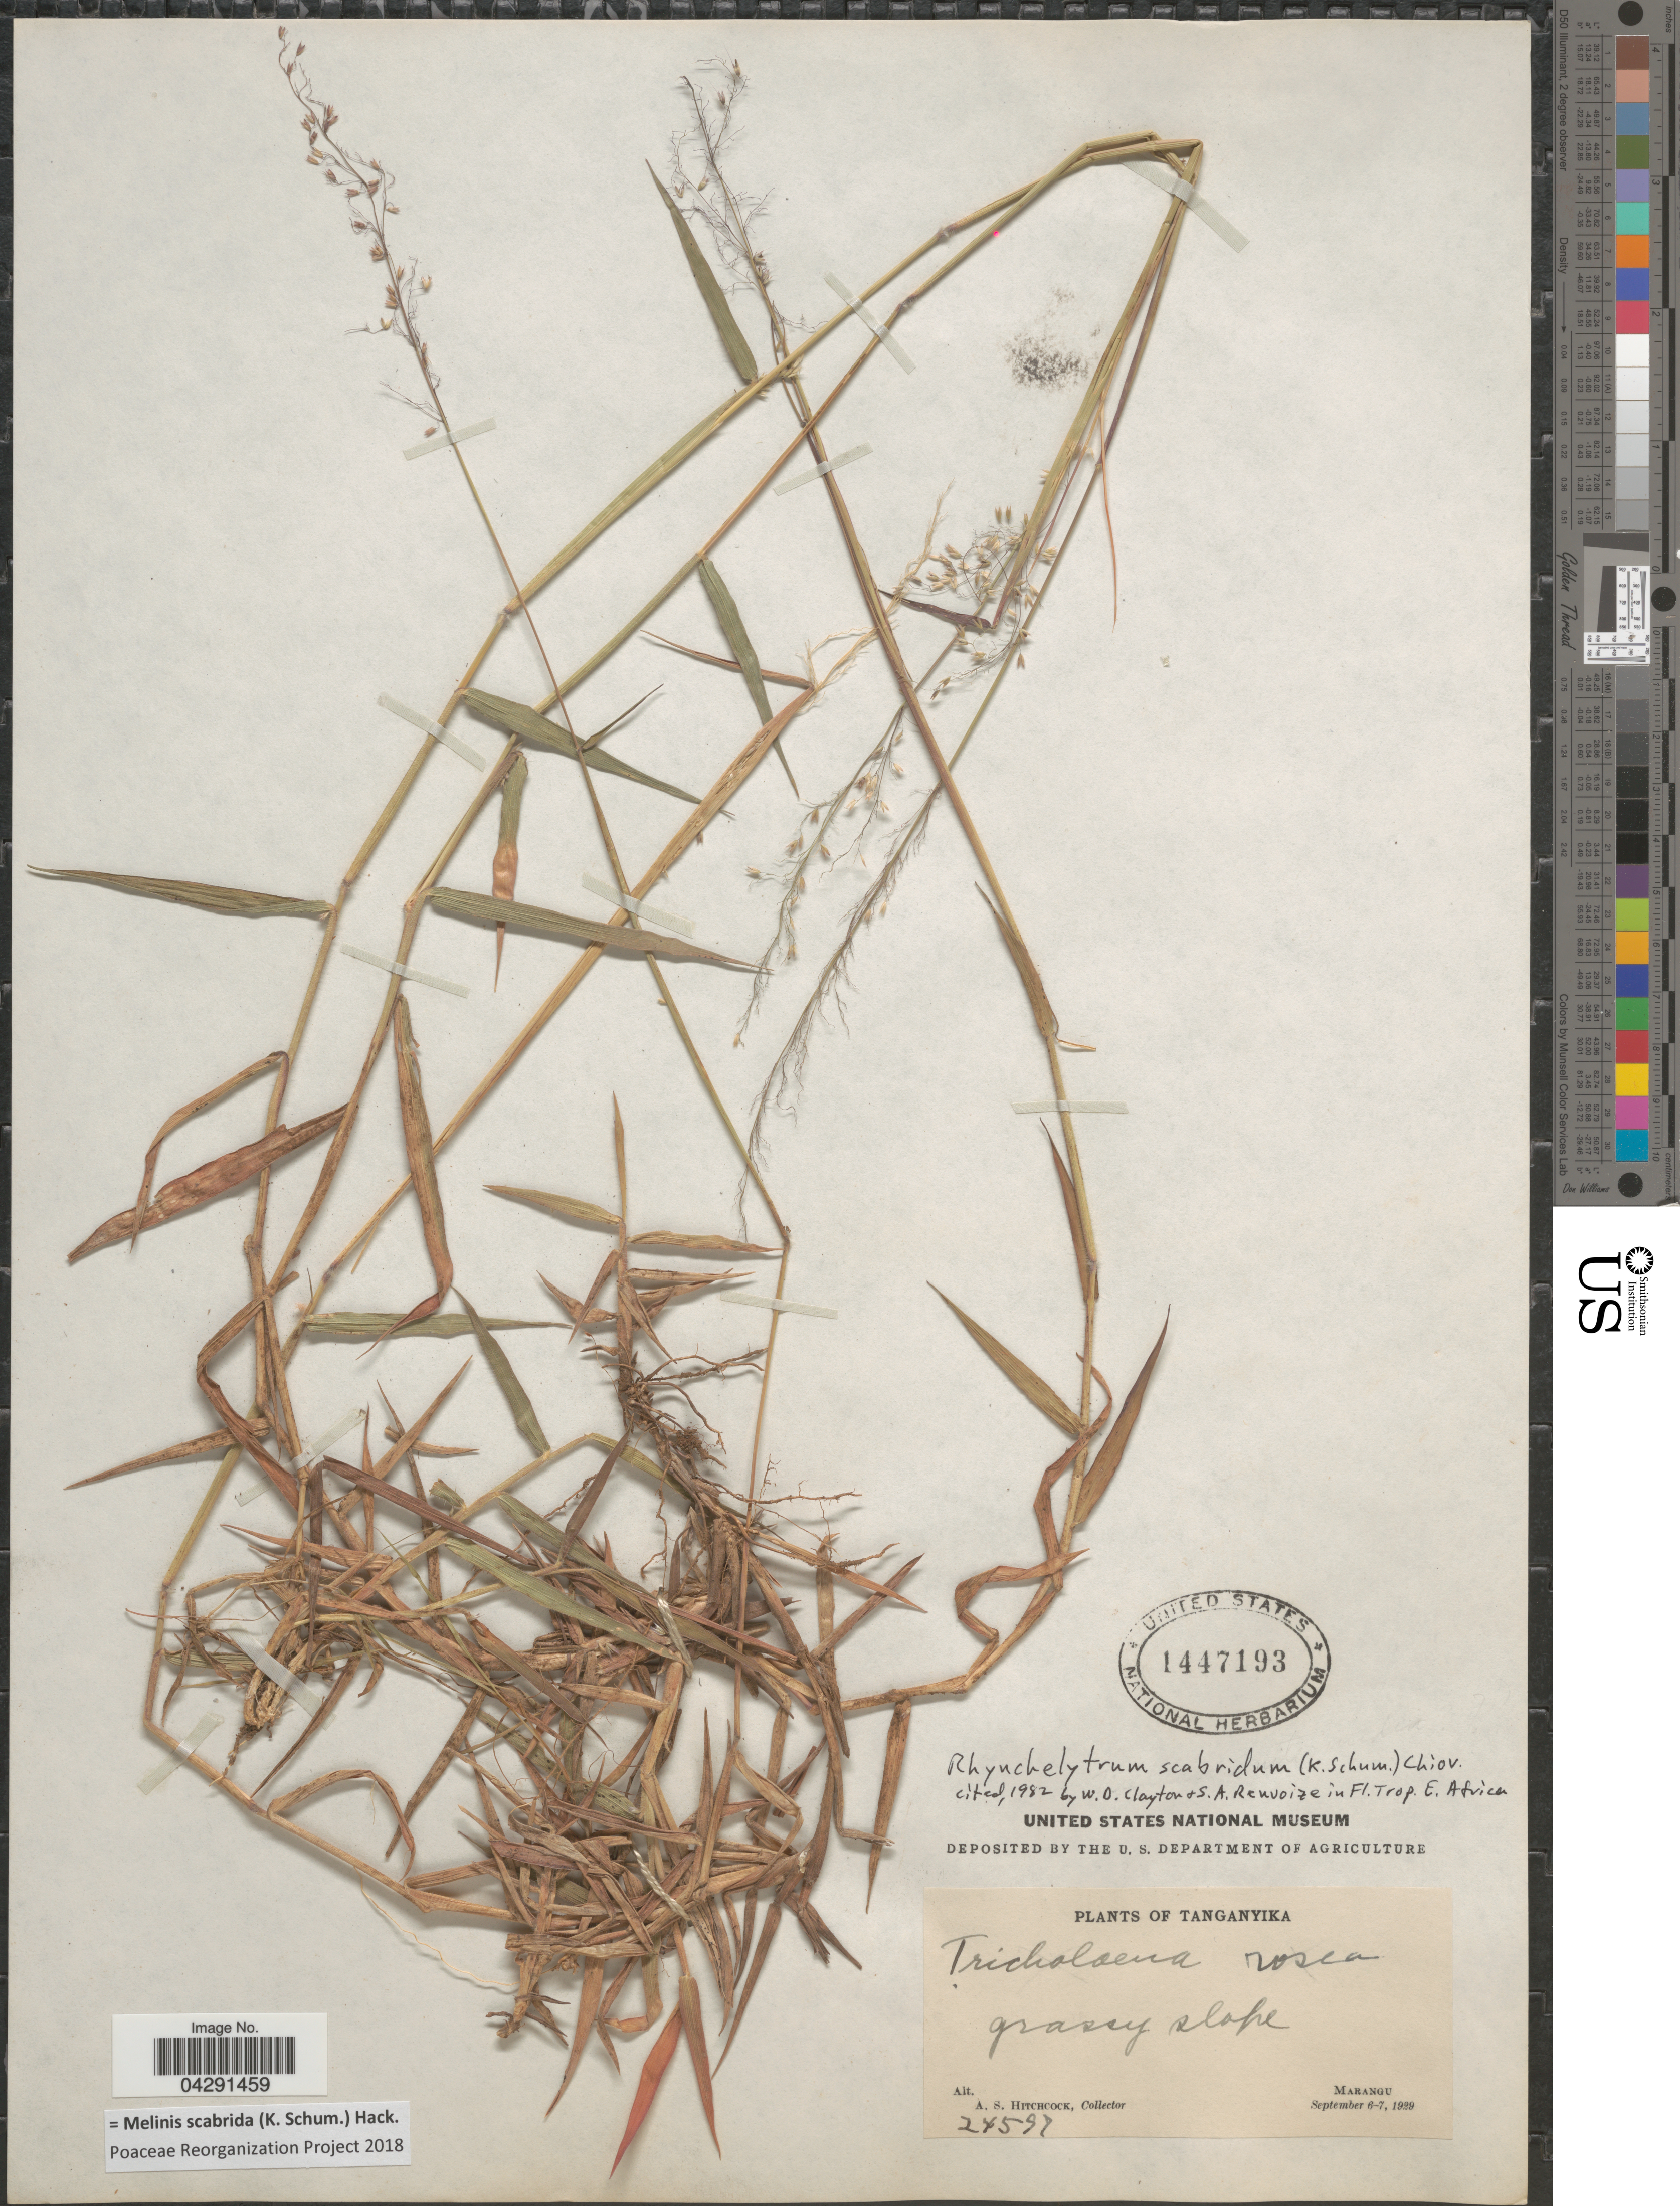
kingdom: Plantae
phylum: Tracheophyta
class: Liliopsida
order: Poales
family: Poaceae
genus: Melinis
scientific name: Melinis scabrida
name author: (K. Schum.) Hack.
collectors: A. S. Hitchcock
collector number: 24597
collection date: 1929-09-06/1929-09-07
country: Tanzania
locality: Tanganyika. Grassy slope. Marangu.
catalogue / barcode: US 1447193